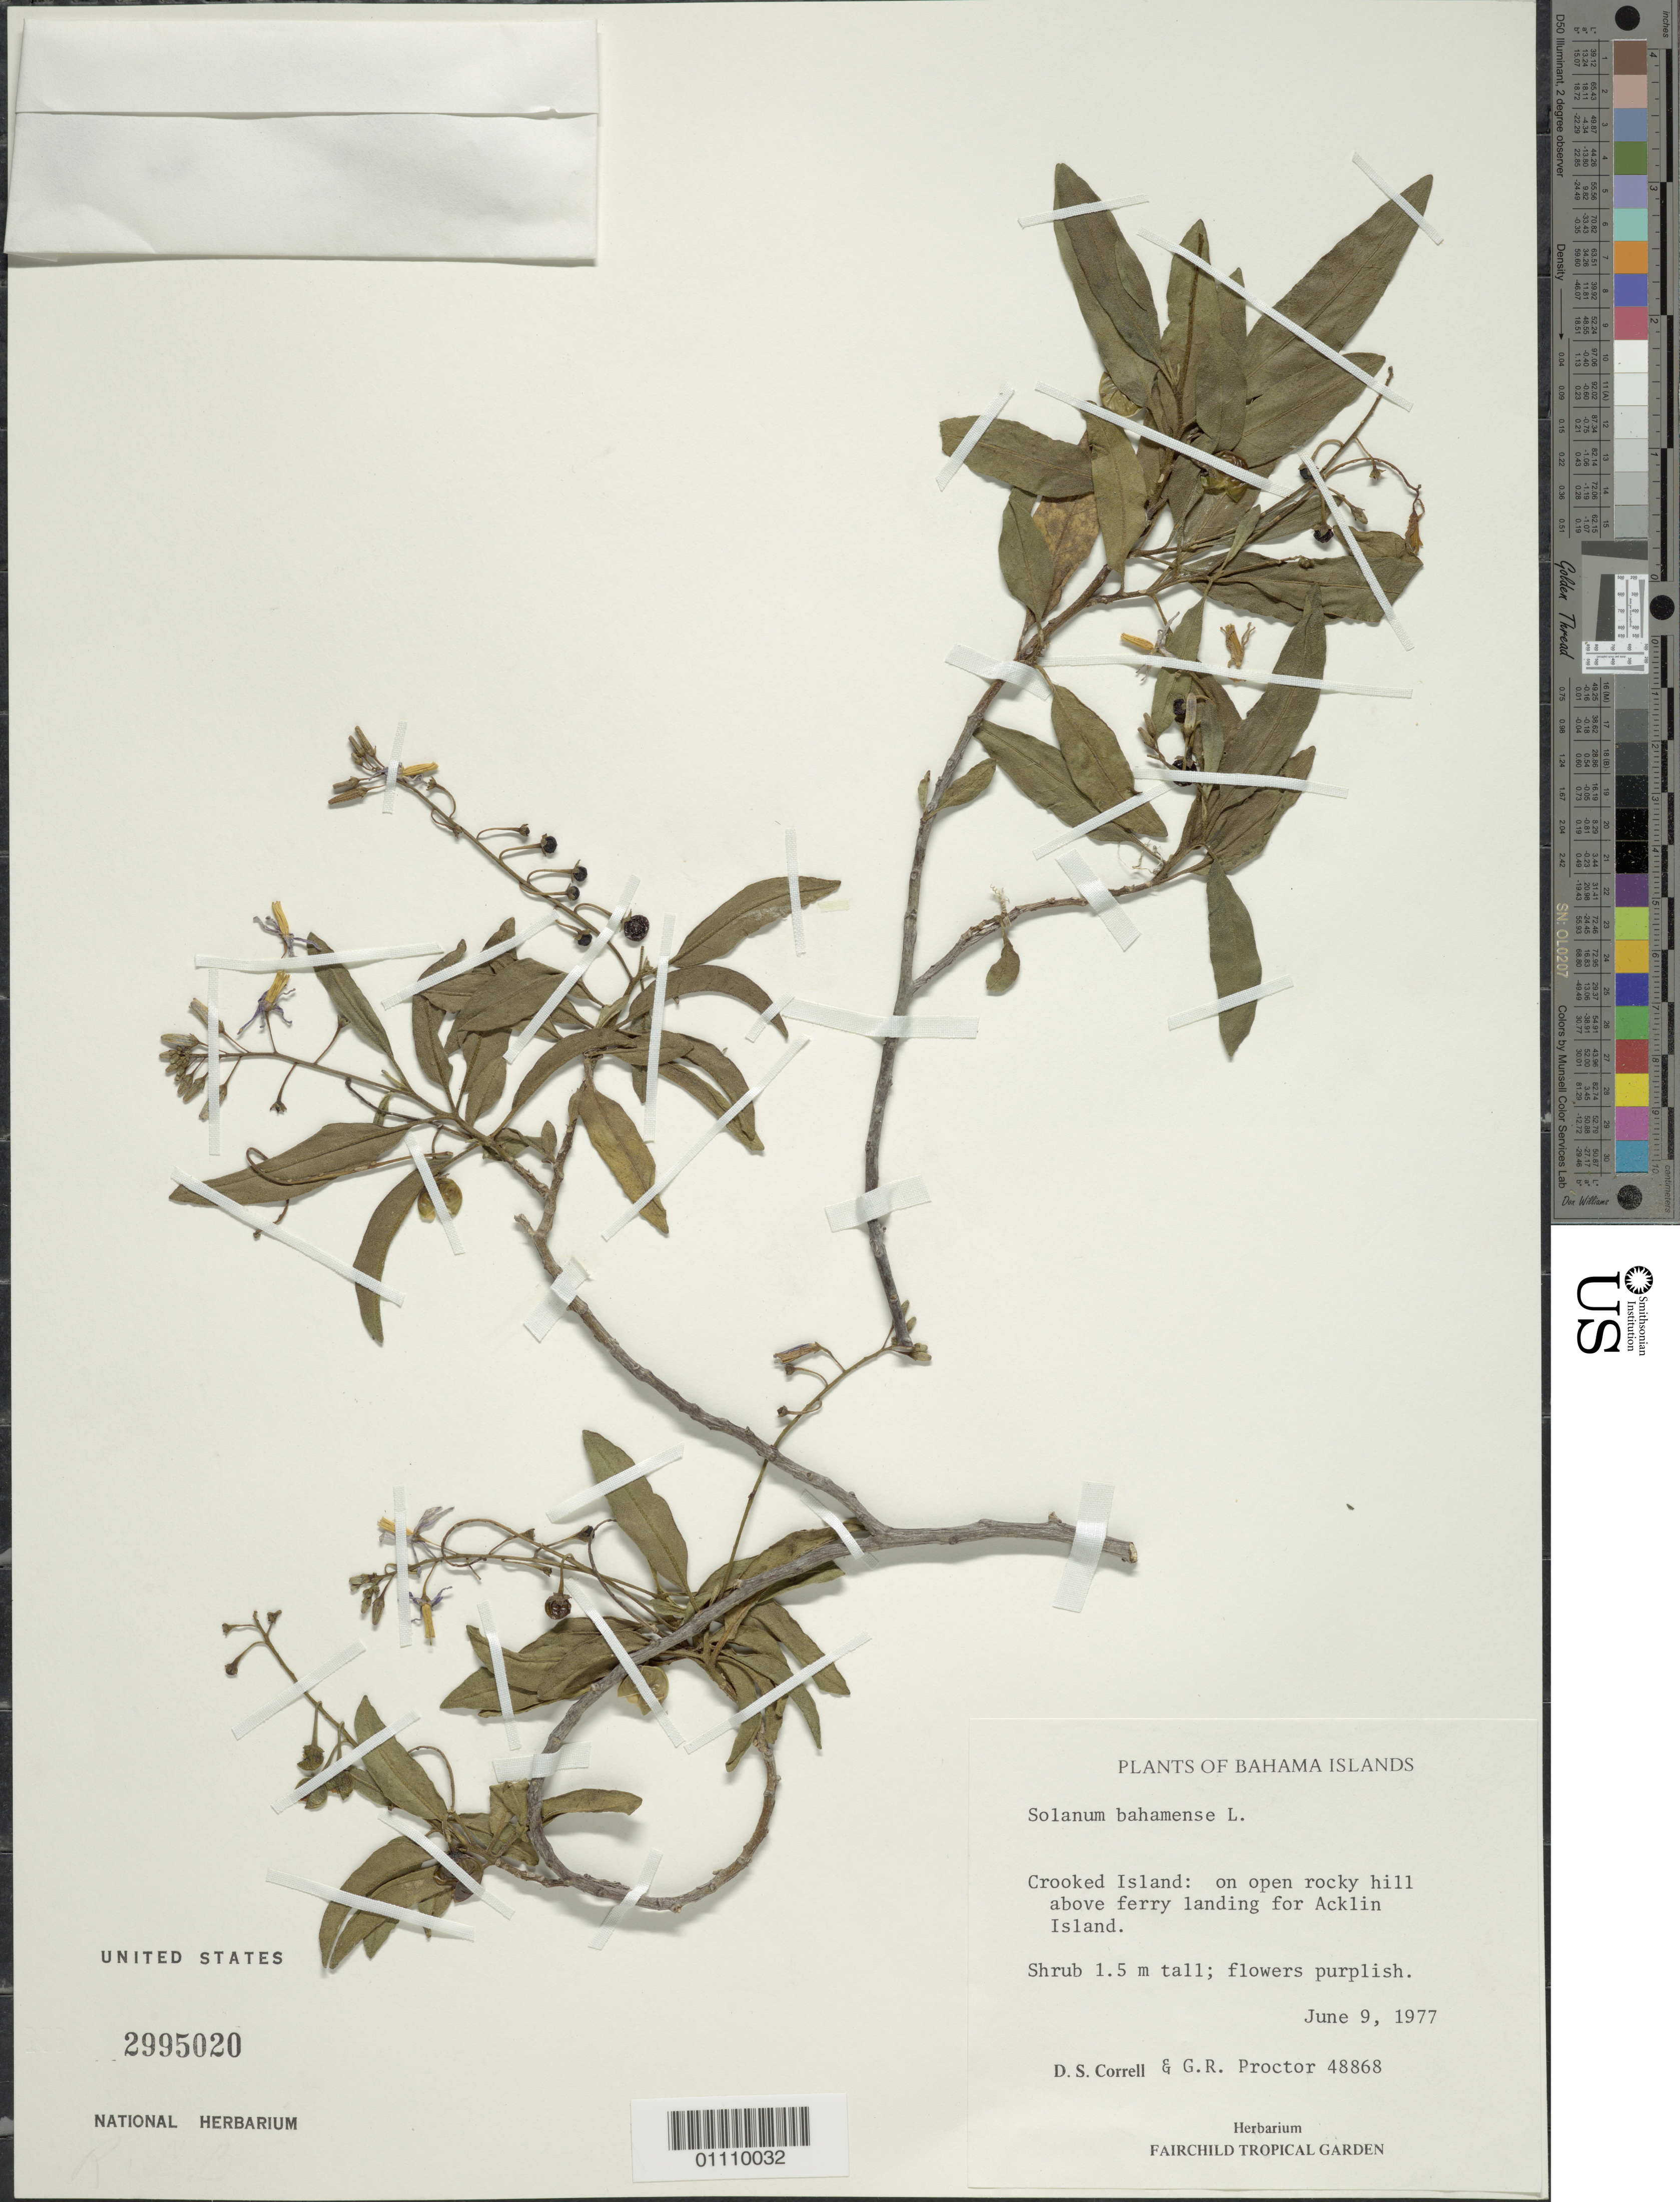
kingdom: Plantae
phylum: Tracheophyta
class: Magnoliopsida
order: Solanales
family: Solanaceae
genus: Solanum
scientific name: Solanum bahamense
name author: L.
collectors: D. S. Correll & G. R. Proctor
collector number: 48868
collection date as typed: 09 Jun 1977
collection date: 1977-06-09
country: Bahamas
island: Crooked I.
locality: Acklin I. ferry landing, above landing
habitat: On open rocky hill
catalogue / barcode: US 2995020